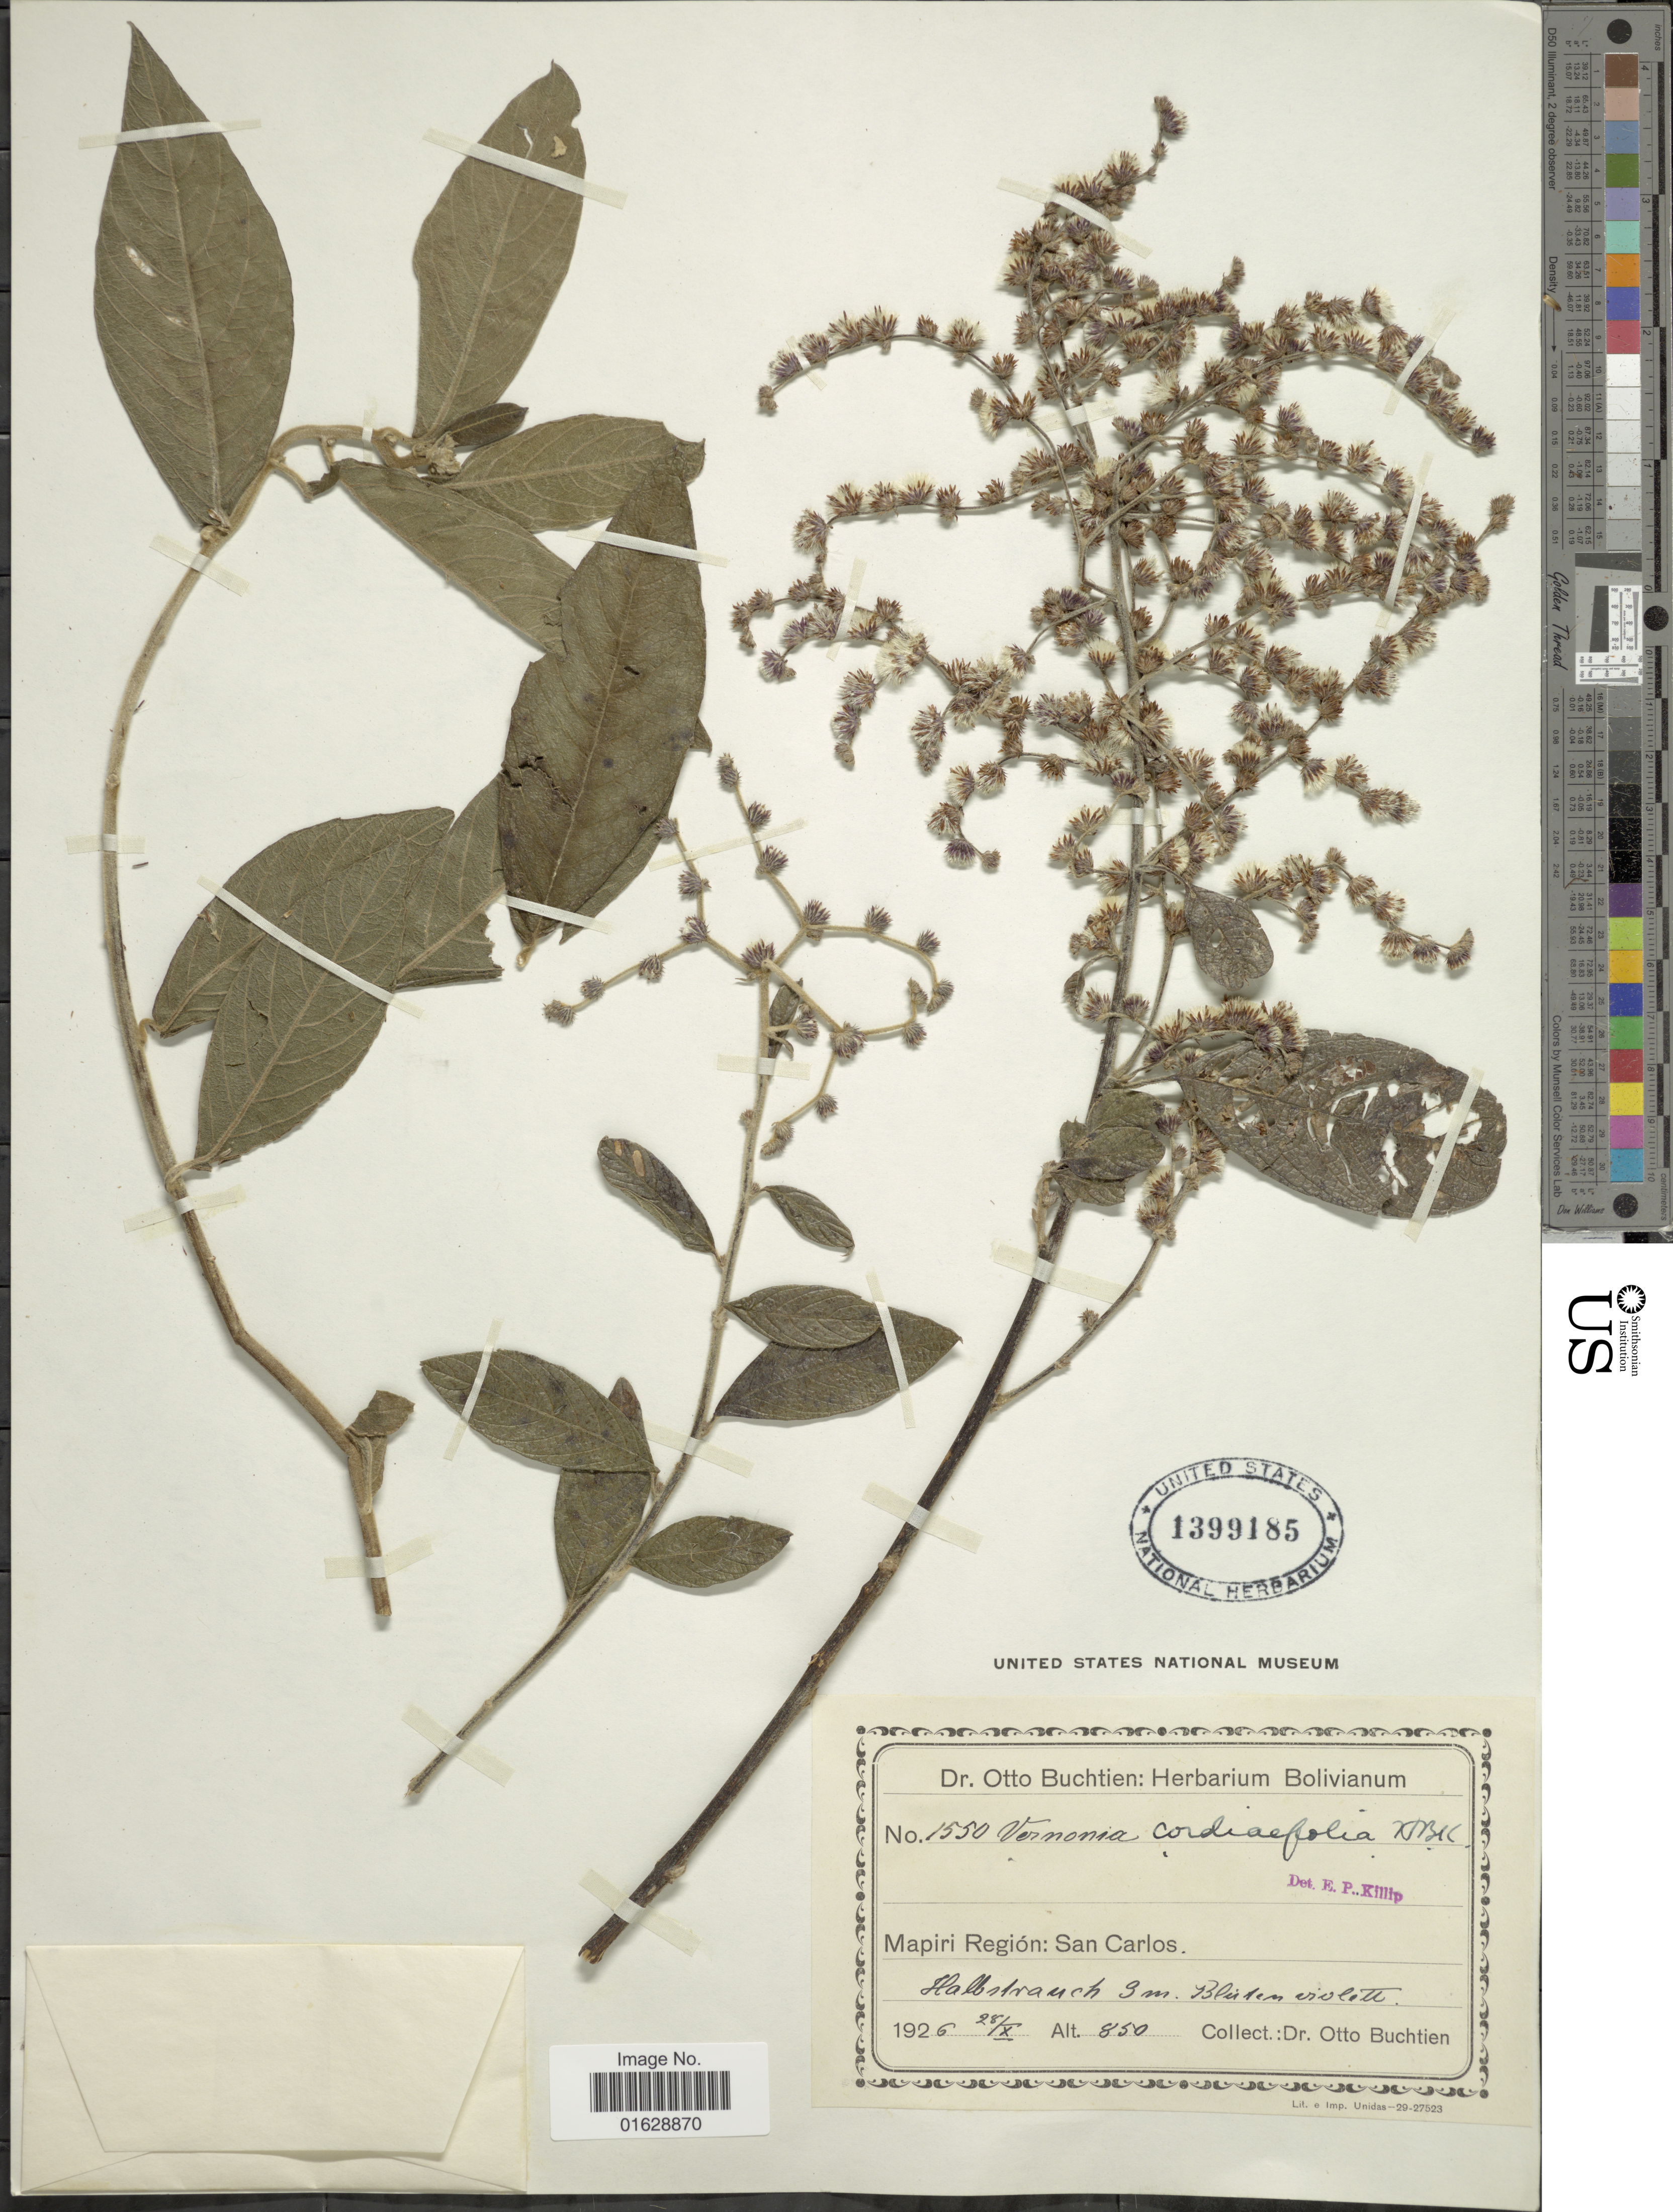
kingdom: Plantae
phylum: Tracheophyta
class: Magnoliopsida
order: Asterales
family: Asteraceae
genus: Lepidaploa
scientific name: Lepidaploa cordiaefolia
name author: (Kunth) H. Rob.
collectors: O. Buchtien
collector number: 1550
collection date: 1926-10-28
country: Bolivia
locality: Mapiri Region: San Carlos. Halbstrauch 3 m. Bleiten vivlott.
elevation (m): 850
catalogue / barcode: US 1399185